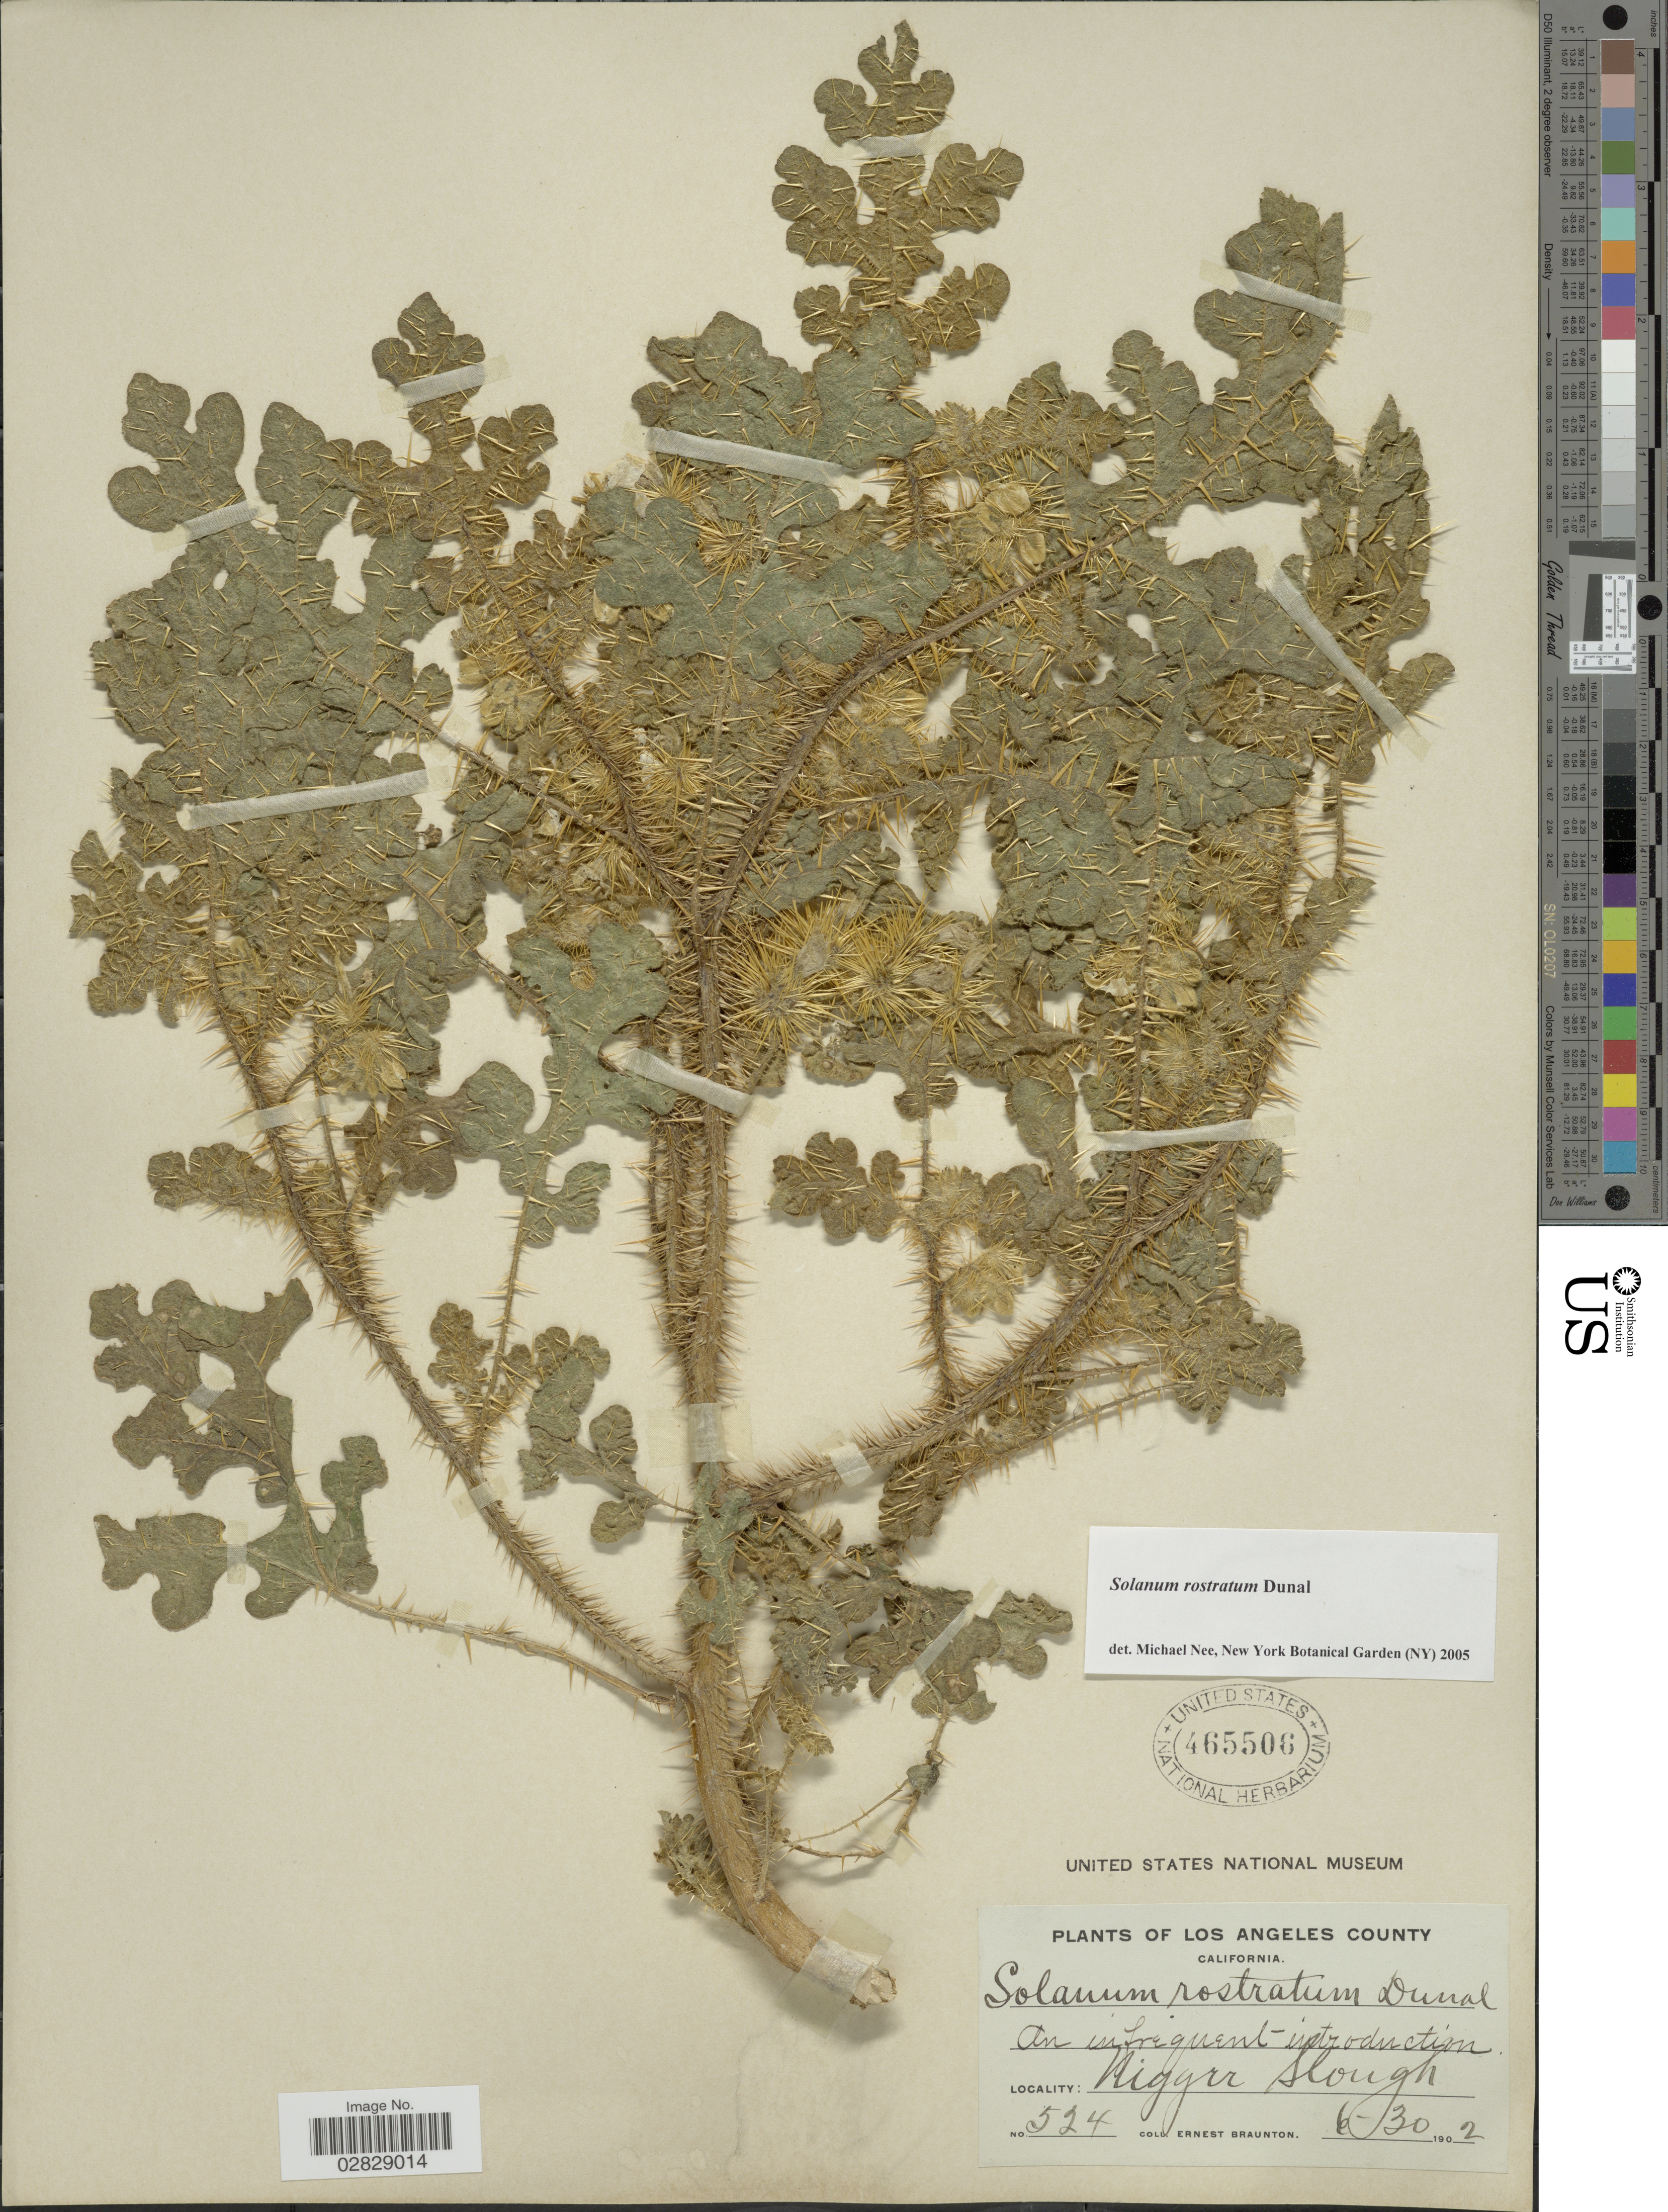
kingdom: Plantae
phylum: Tracheophyta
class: Magnoliopsida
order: Solanales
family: Solanaceae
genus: Solanum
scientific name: Solanum rostratum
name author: Dunal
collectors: E. Braunton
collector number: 524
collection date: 1902-06-30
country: United States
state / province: California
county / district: Los Angeles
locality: Los Angeles County. Nigger Slough.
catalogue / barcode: US 465506